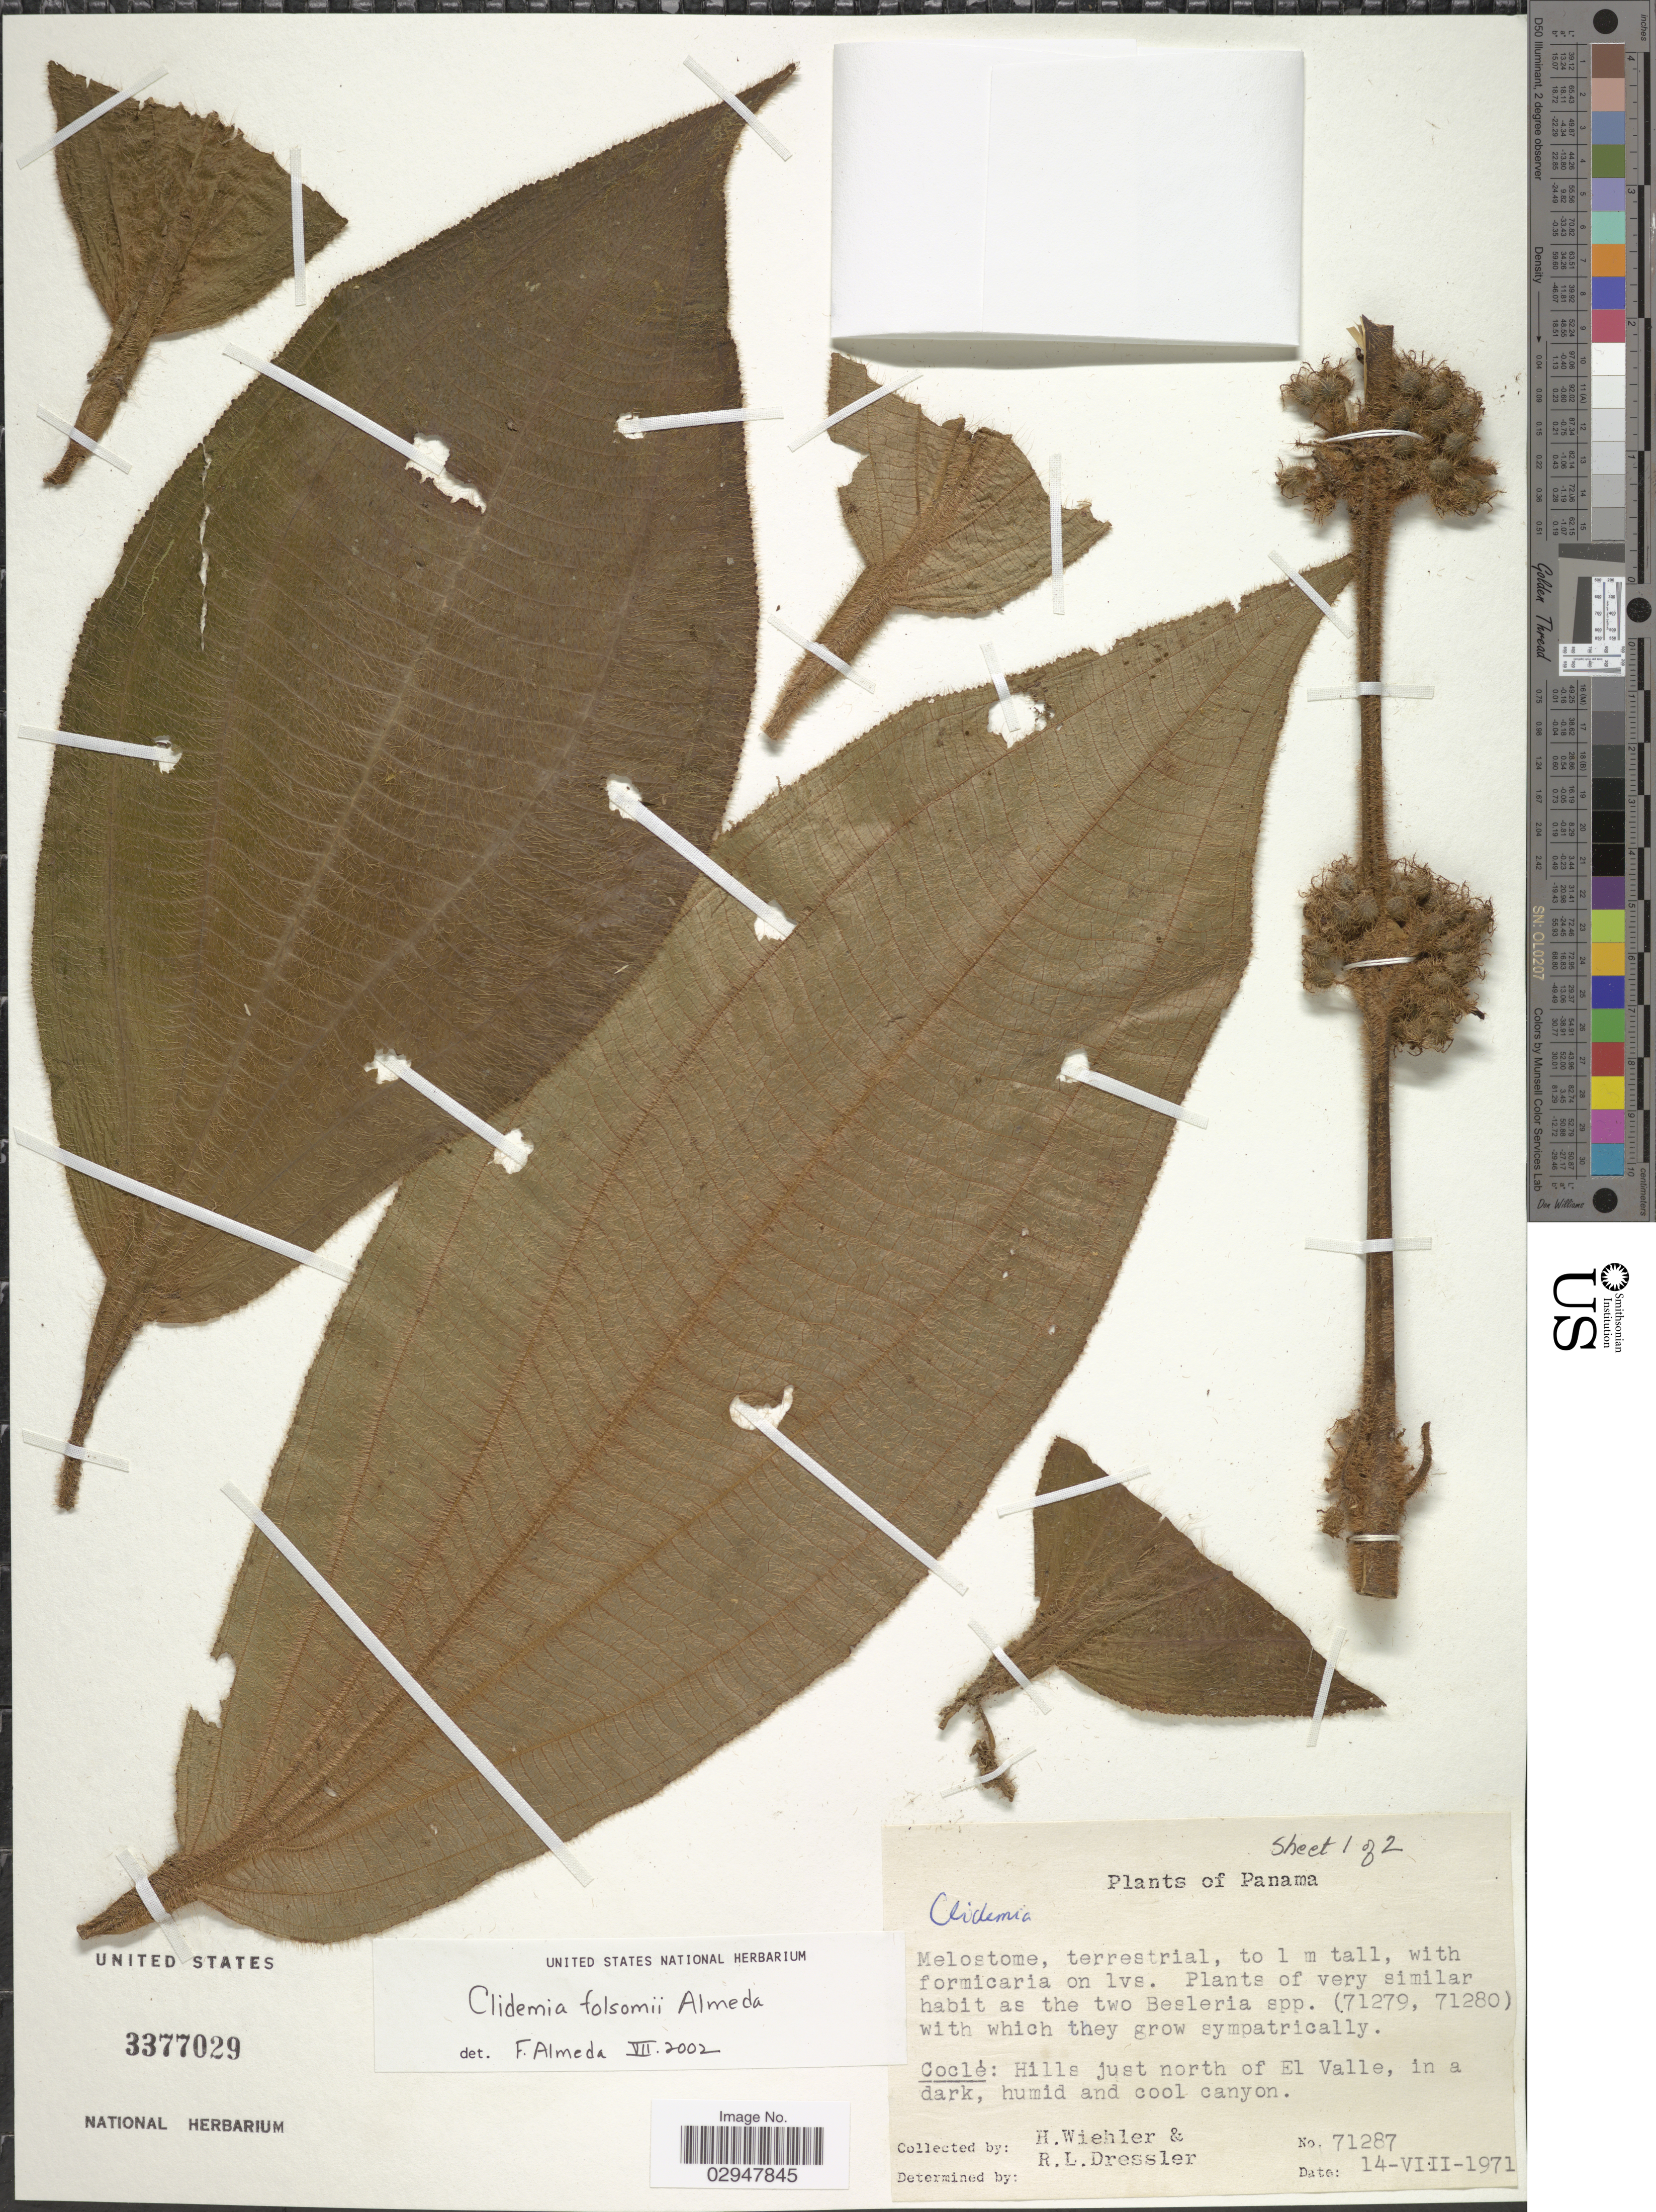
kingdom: Plantae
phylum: Tracheophyta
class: Magnoliopsida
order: Myrtales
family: Melastomataceae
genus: Clidemia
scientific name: Clidemia folsomii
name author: Almeda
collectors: H. J. Wiehler & R. Dressler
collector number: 71287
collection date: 1971-08-14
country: Panama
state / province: Coclé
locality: Hills just north of El Valle, in a dark, humid and cool canyon.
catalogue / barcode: US 3377029